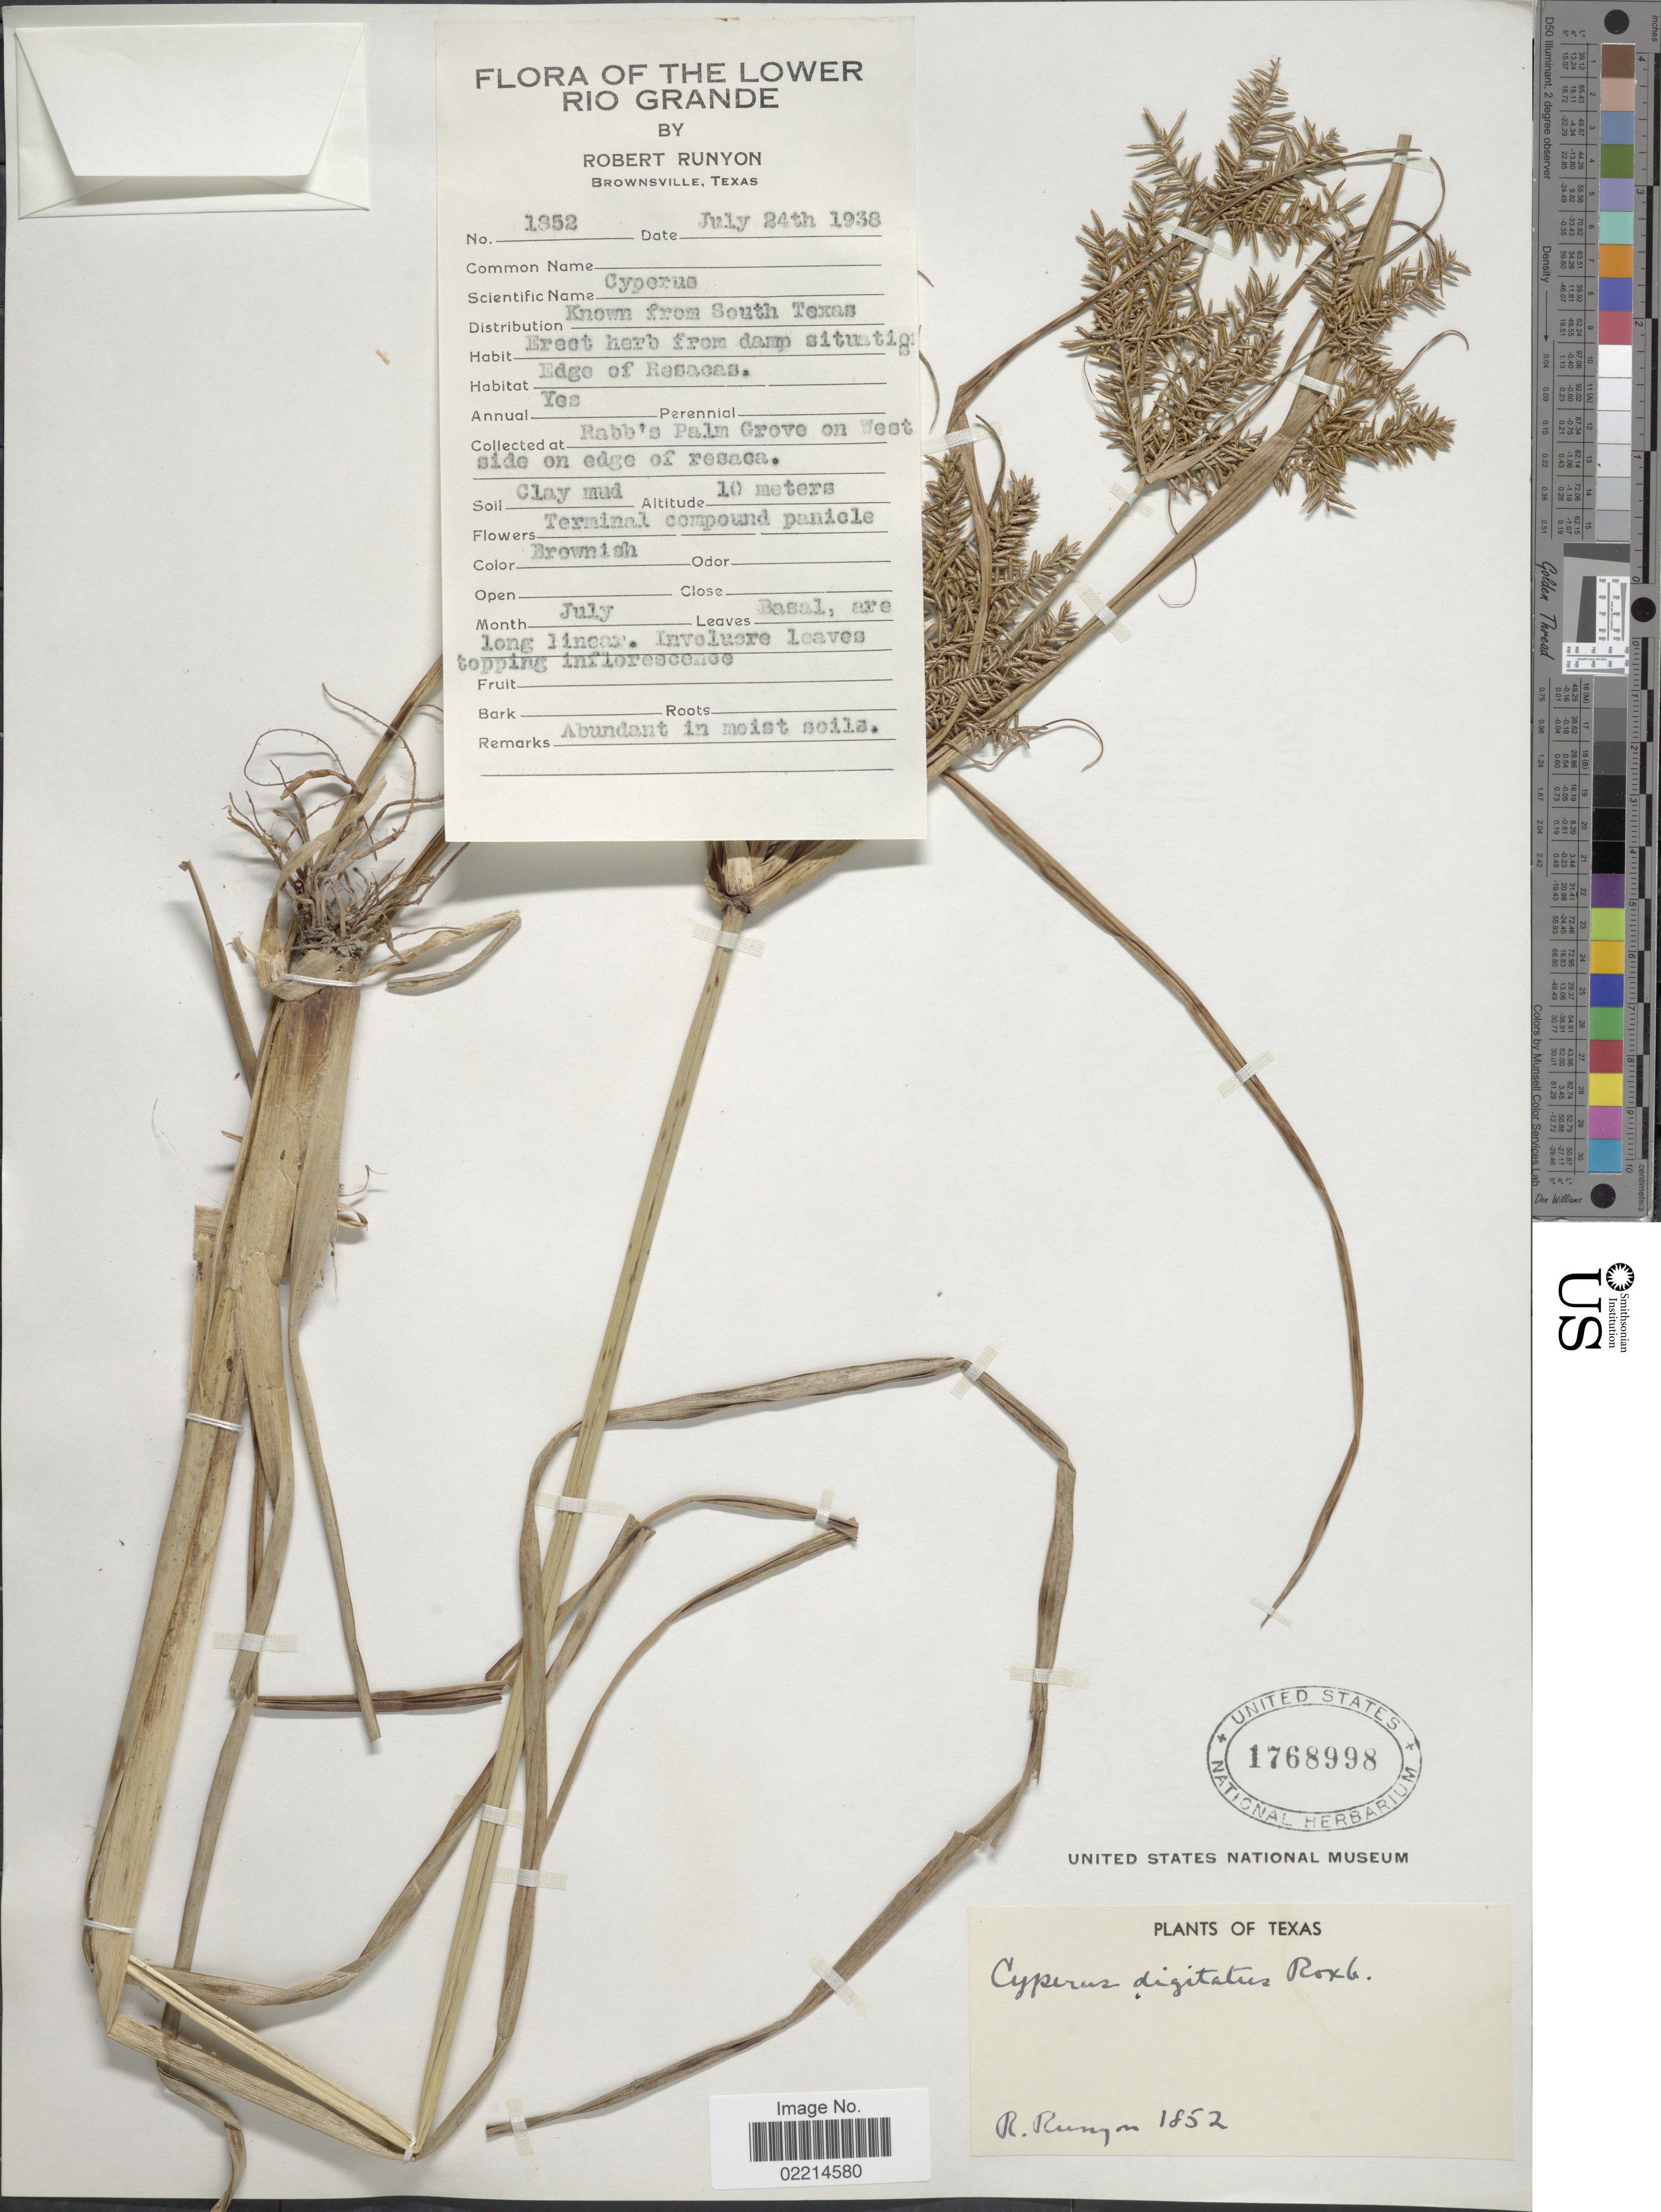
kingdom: Plantae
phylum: Tracheophyta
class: Liliopsida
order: Poales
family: Cyperaceae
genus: Cyperus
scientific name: Cyperus digitatus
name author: Roxb.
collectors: R. Runyon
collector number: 1852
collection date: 1938-07-24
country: United States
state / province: Texas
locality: The Lower Rio Grande, edge of Resacas, Rabb's Palm Grove on West side on edge of resaca.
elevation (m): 10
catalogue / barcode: US 1768998